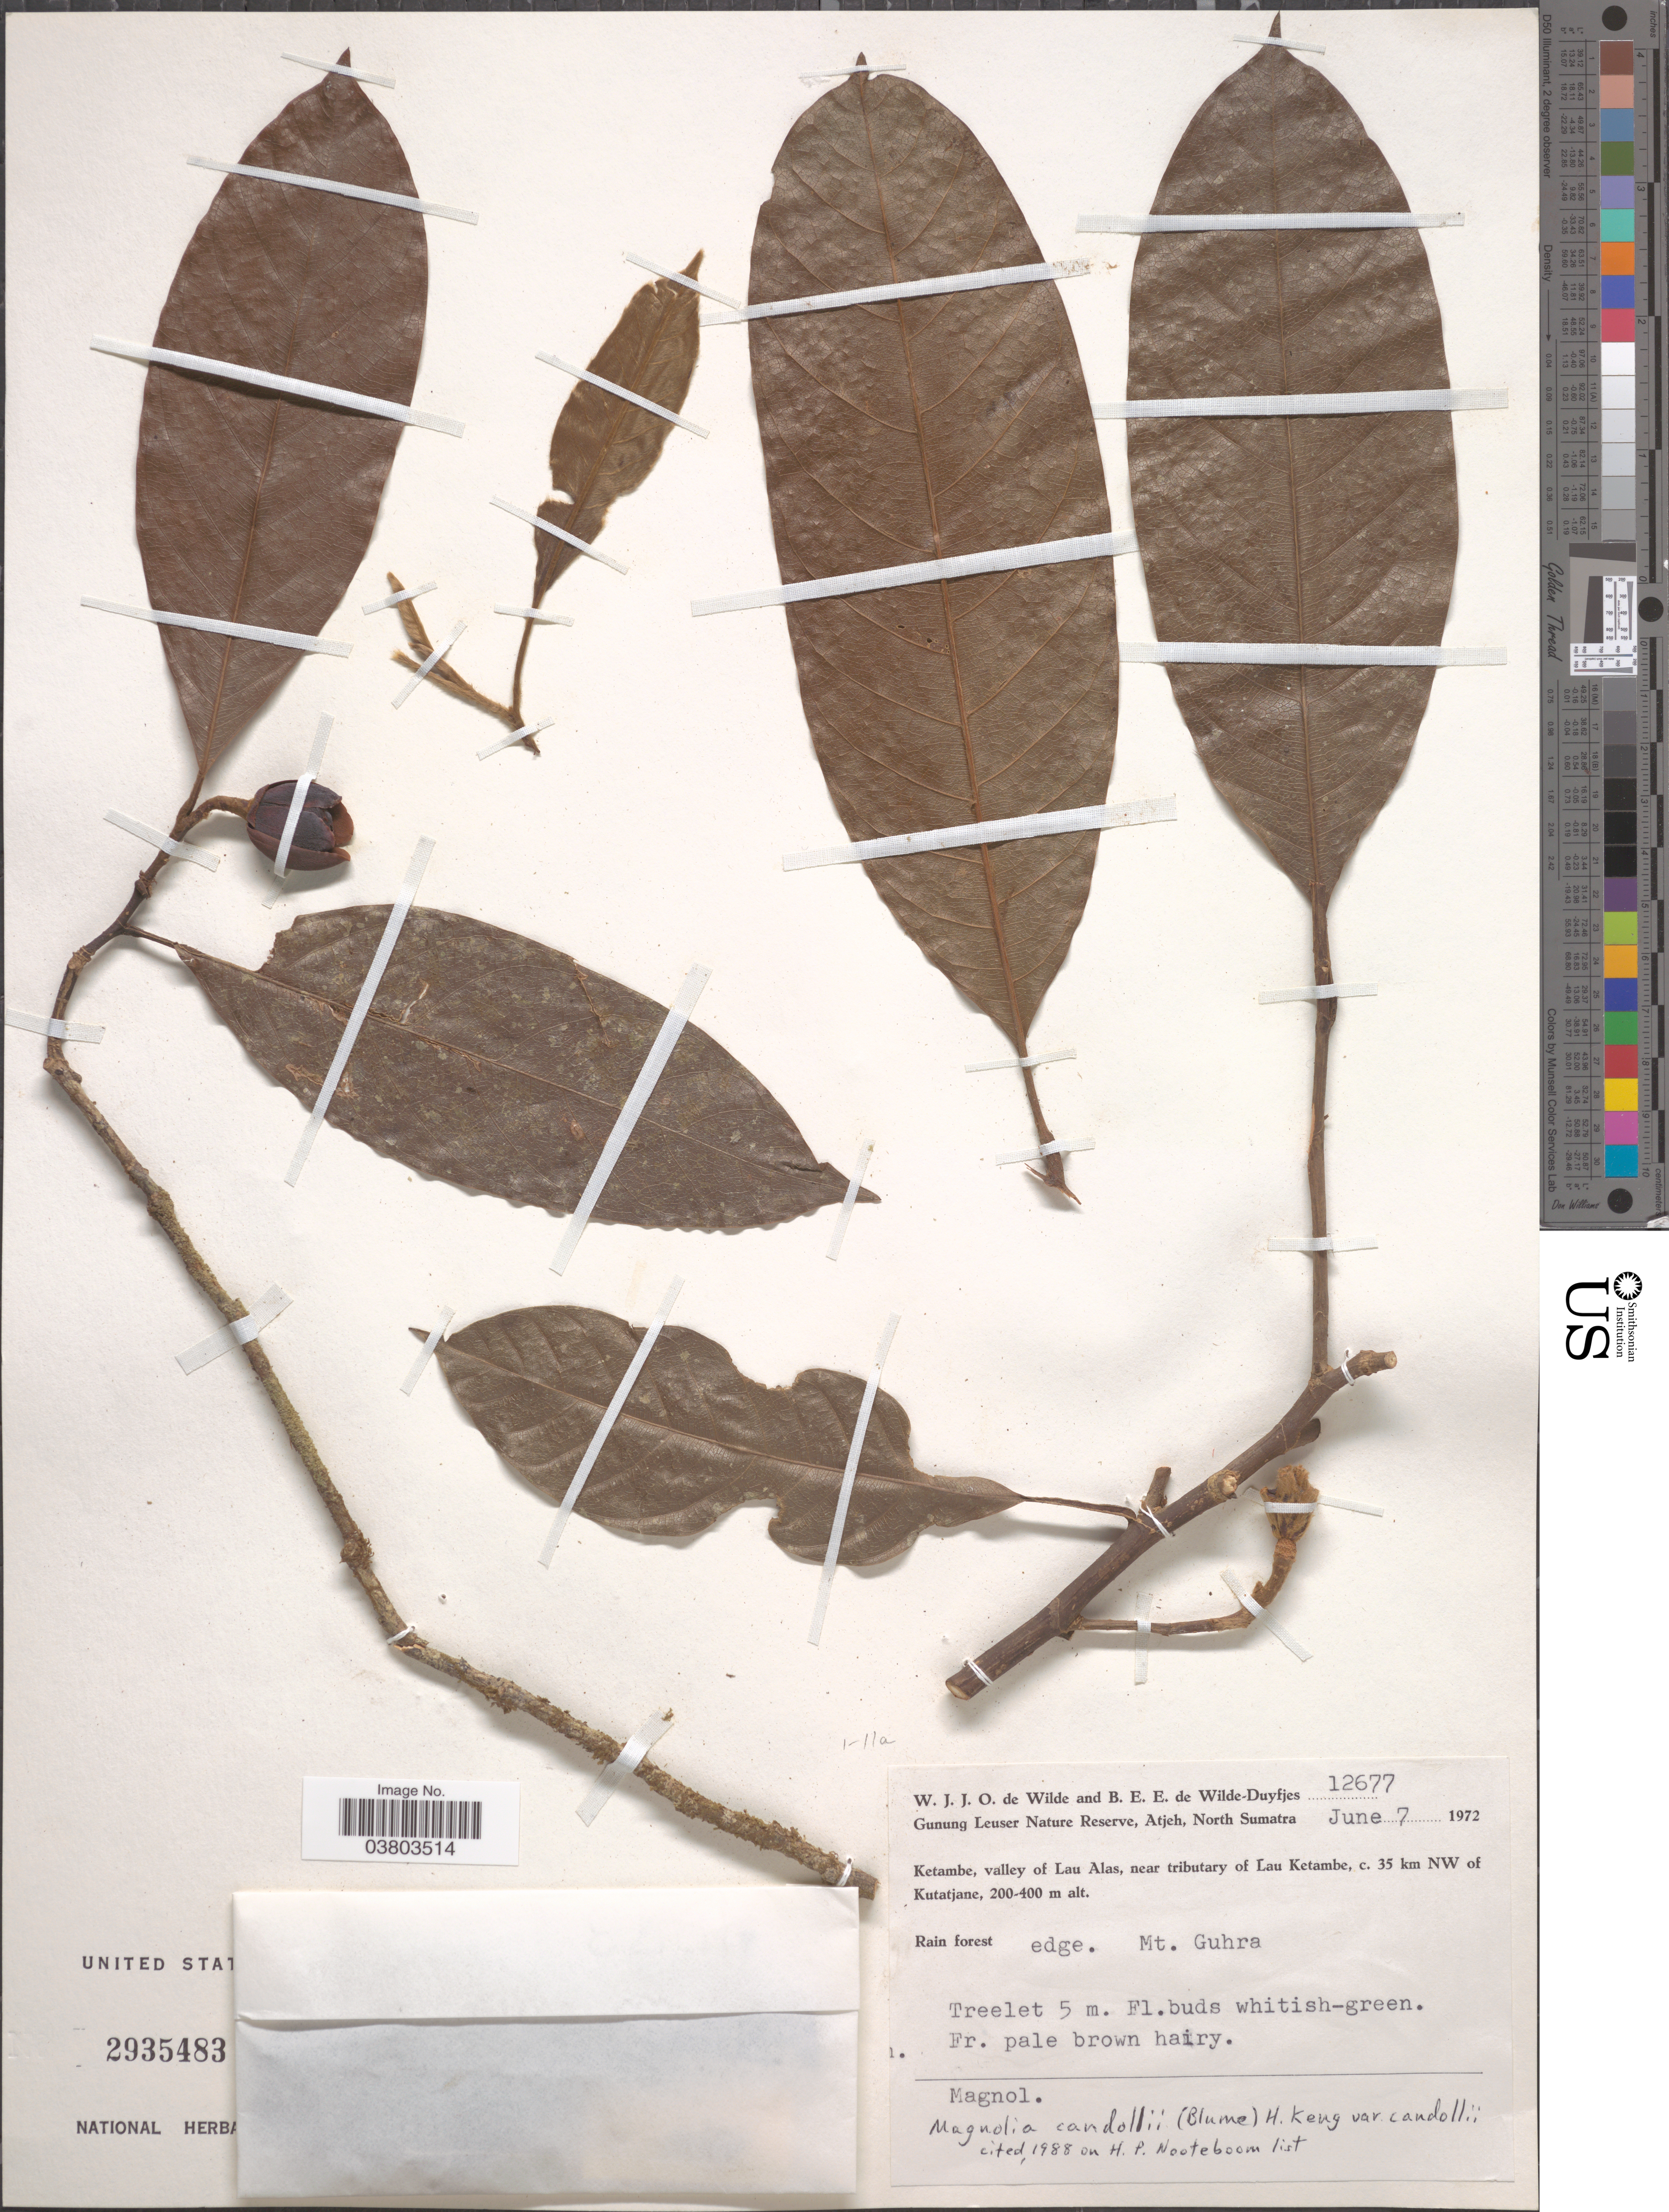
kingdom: Plantae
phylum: Tracheophyta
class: Magnoliopsida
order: Magnoliales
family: Magnoliaceae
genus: Magnolia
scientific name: Magnolia candollei var. candollei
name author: Link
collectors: W. J. de Wilde & B. E. de Wilde-Duyfjes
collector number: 12677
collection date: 1972-06-07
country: Indonesia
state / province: Sumatra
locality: Gunung Leuser Nature Reserve, Atjeh, North Sumatra. Ketambe, valley of Lau Alas, near tributary of Lau Ketambe, c. 35 km NW of Kutatjane. Mt. Guhra.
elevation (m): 200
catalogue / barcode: US 2935483